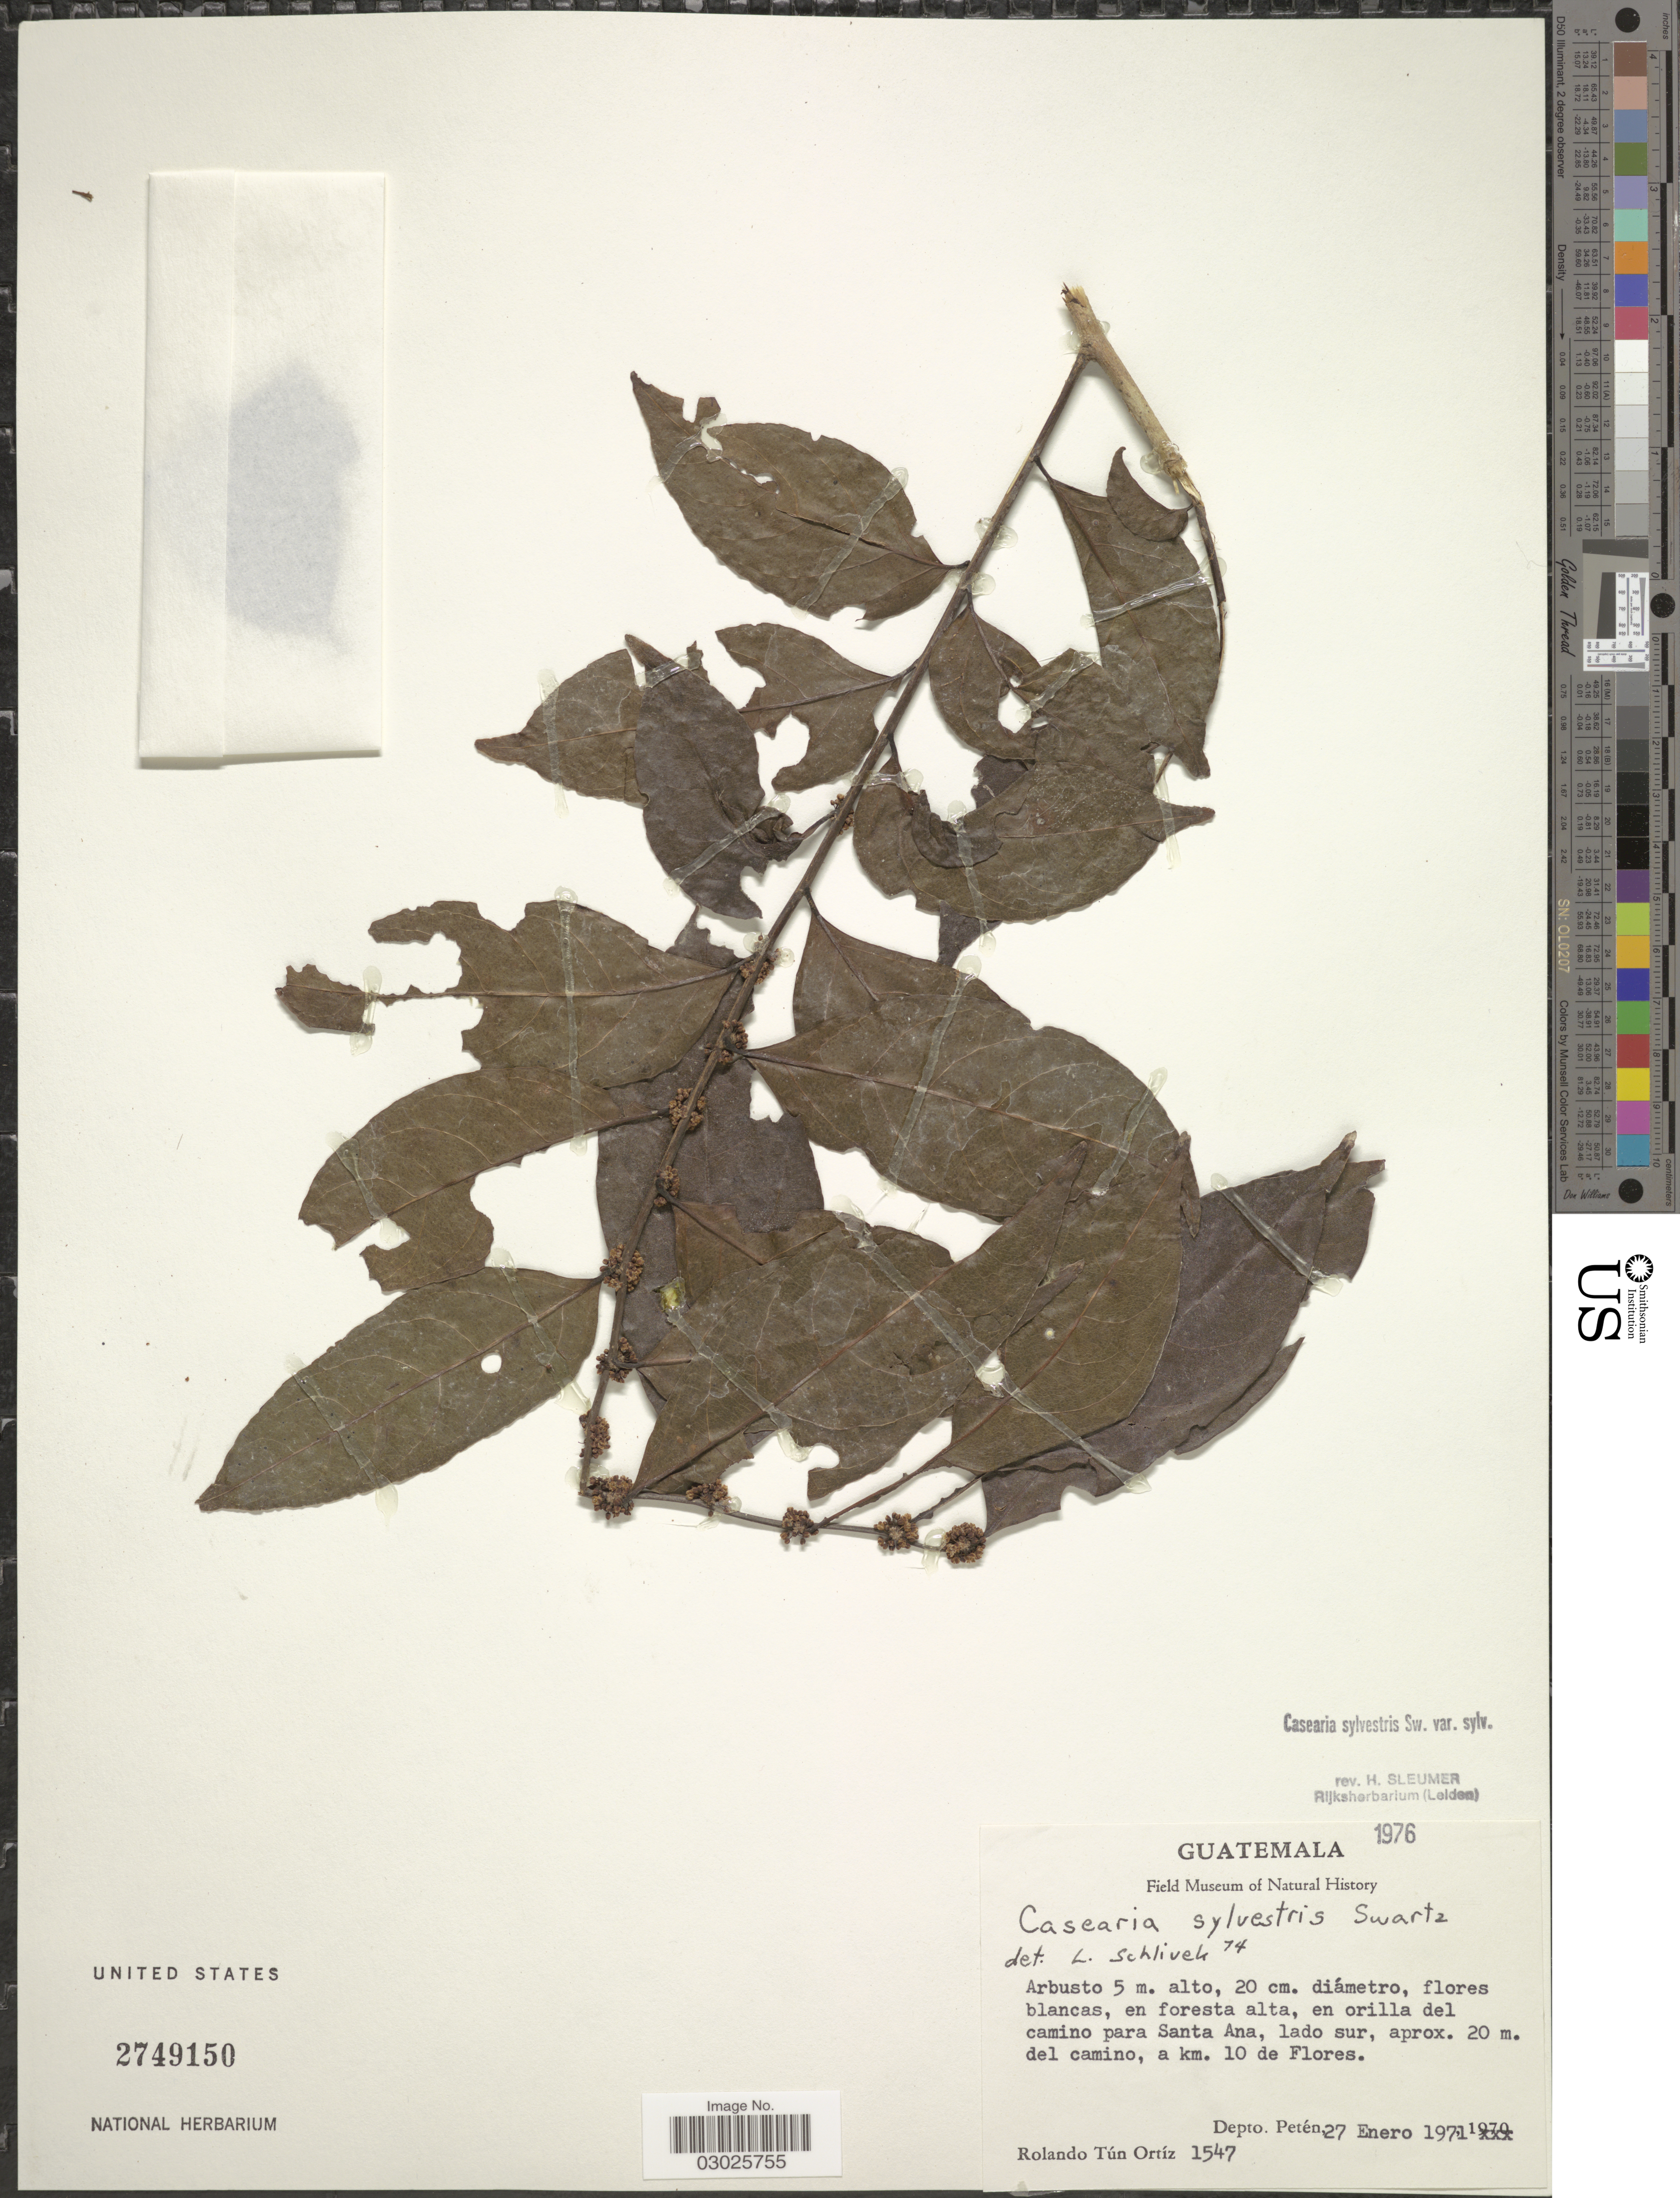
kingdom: Plantae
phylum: Tracheophyta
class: Magnoliopsida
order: Malpighiales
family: Salicaceae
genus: Casearia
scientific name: Casearia sylvestris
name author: Sw.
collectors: R. Ortiz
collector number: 1547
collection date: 1971-01-27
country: Guatemala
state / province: El Petén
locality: En orilla del camino para Santa Ana, lado sur, aprox. 20 m. del camino, a km. 10 de Flores. Depto. Petén.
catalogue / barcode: US 2749150